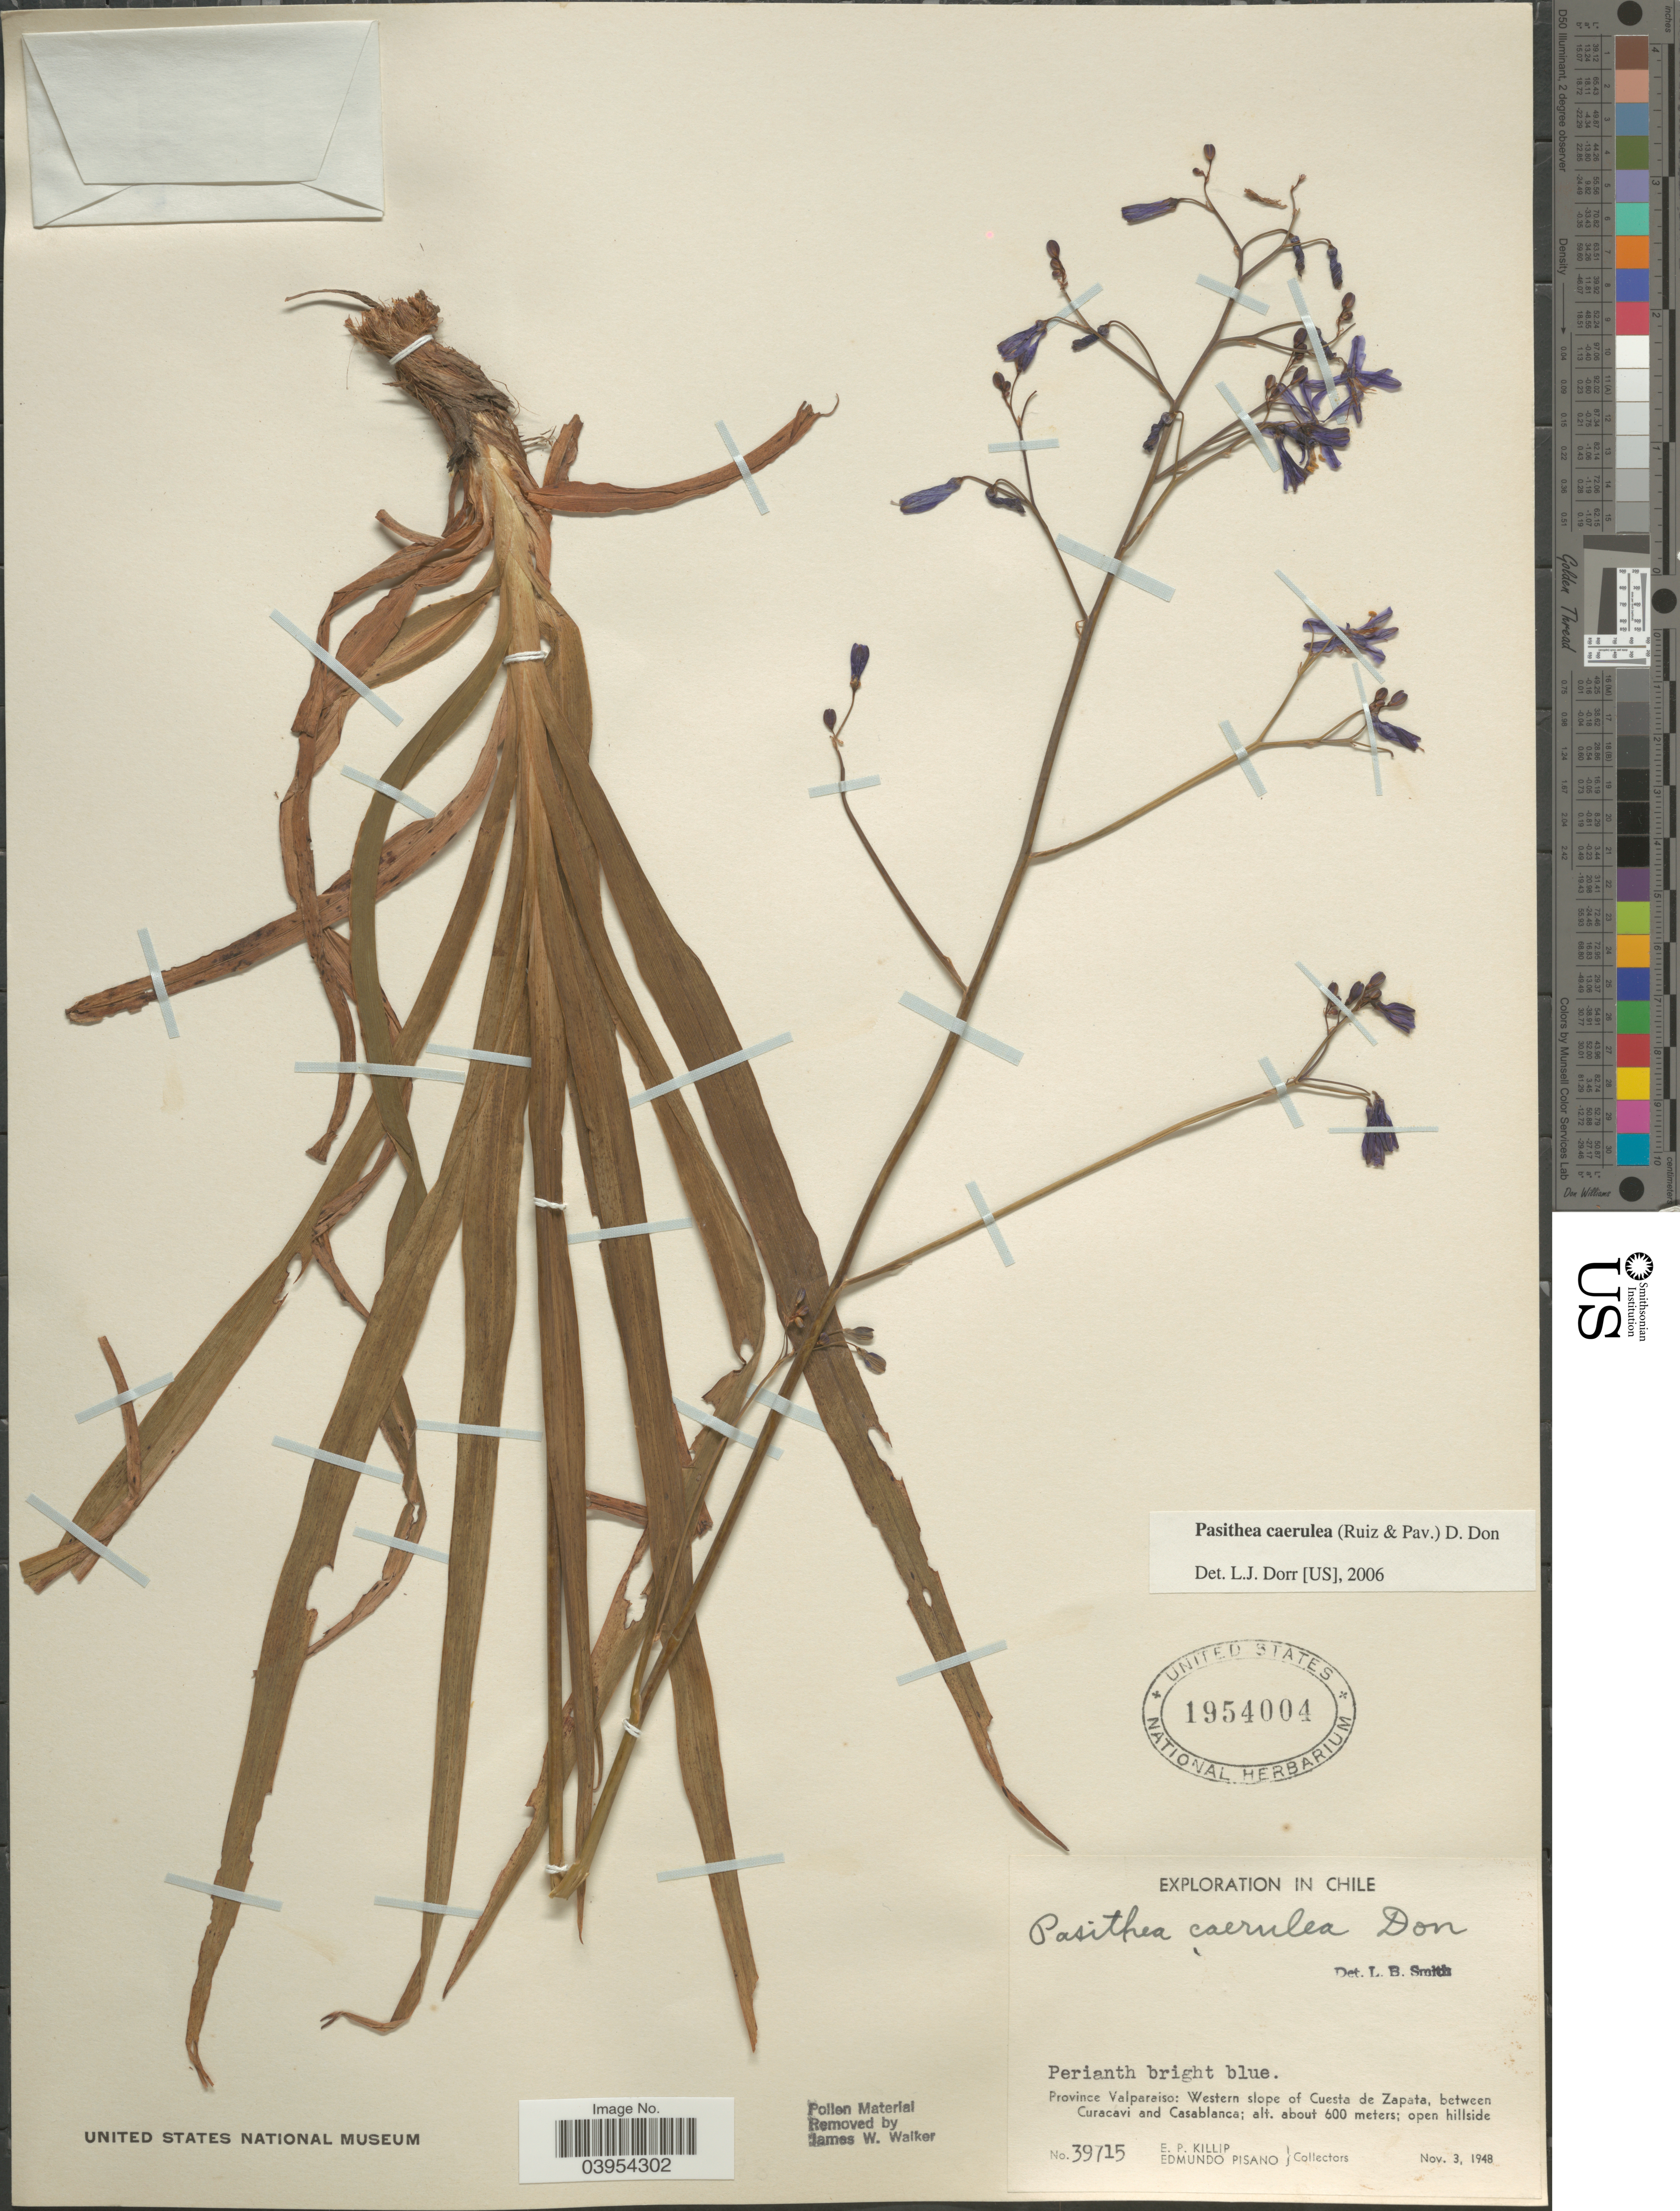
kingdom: Plantae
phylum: Tracheophyta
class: Liliopsida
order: Asparagales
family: Asphodelaceae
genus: Pasithea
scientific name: Pasithea caerulea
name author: (Ruiz & Pav.) D. Don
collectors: E. P. Killip & E. Pisano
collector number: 39715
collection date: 1948-11-03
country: Chile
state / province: Valparaíso (V)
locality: Western slope of Cuesta de Zapata, between Curacavi and Casablanca.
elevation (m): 600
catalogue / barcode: US 1954004